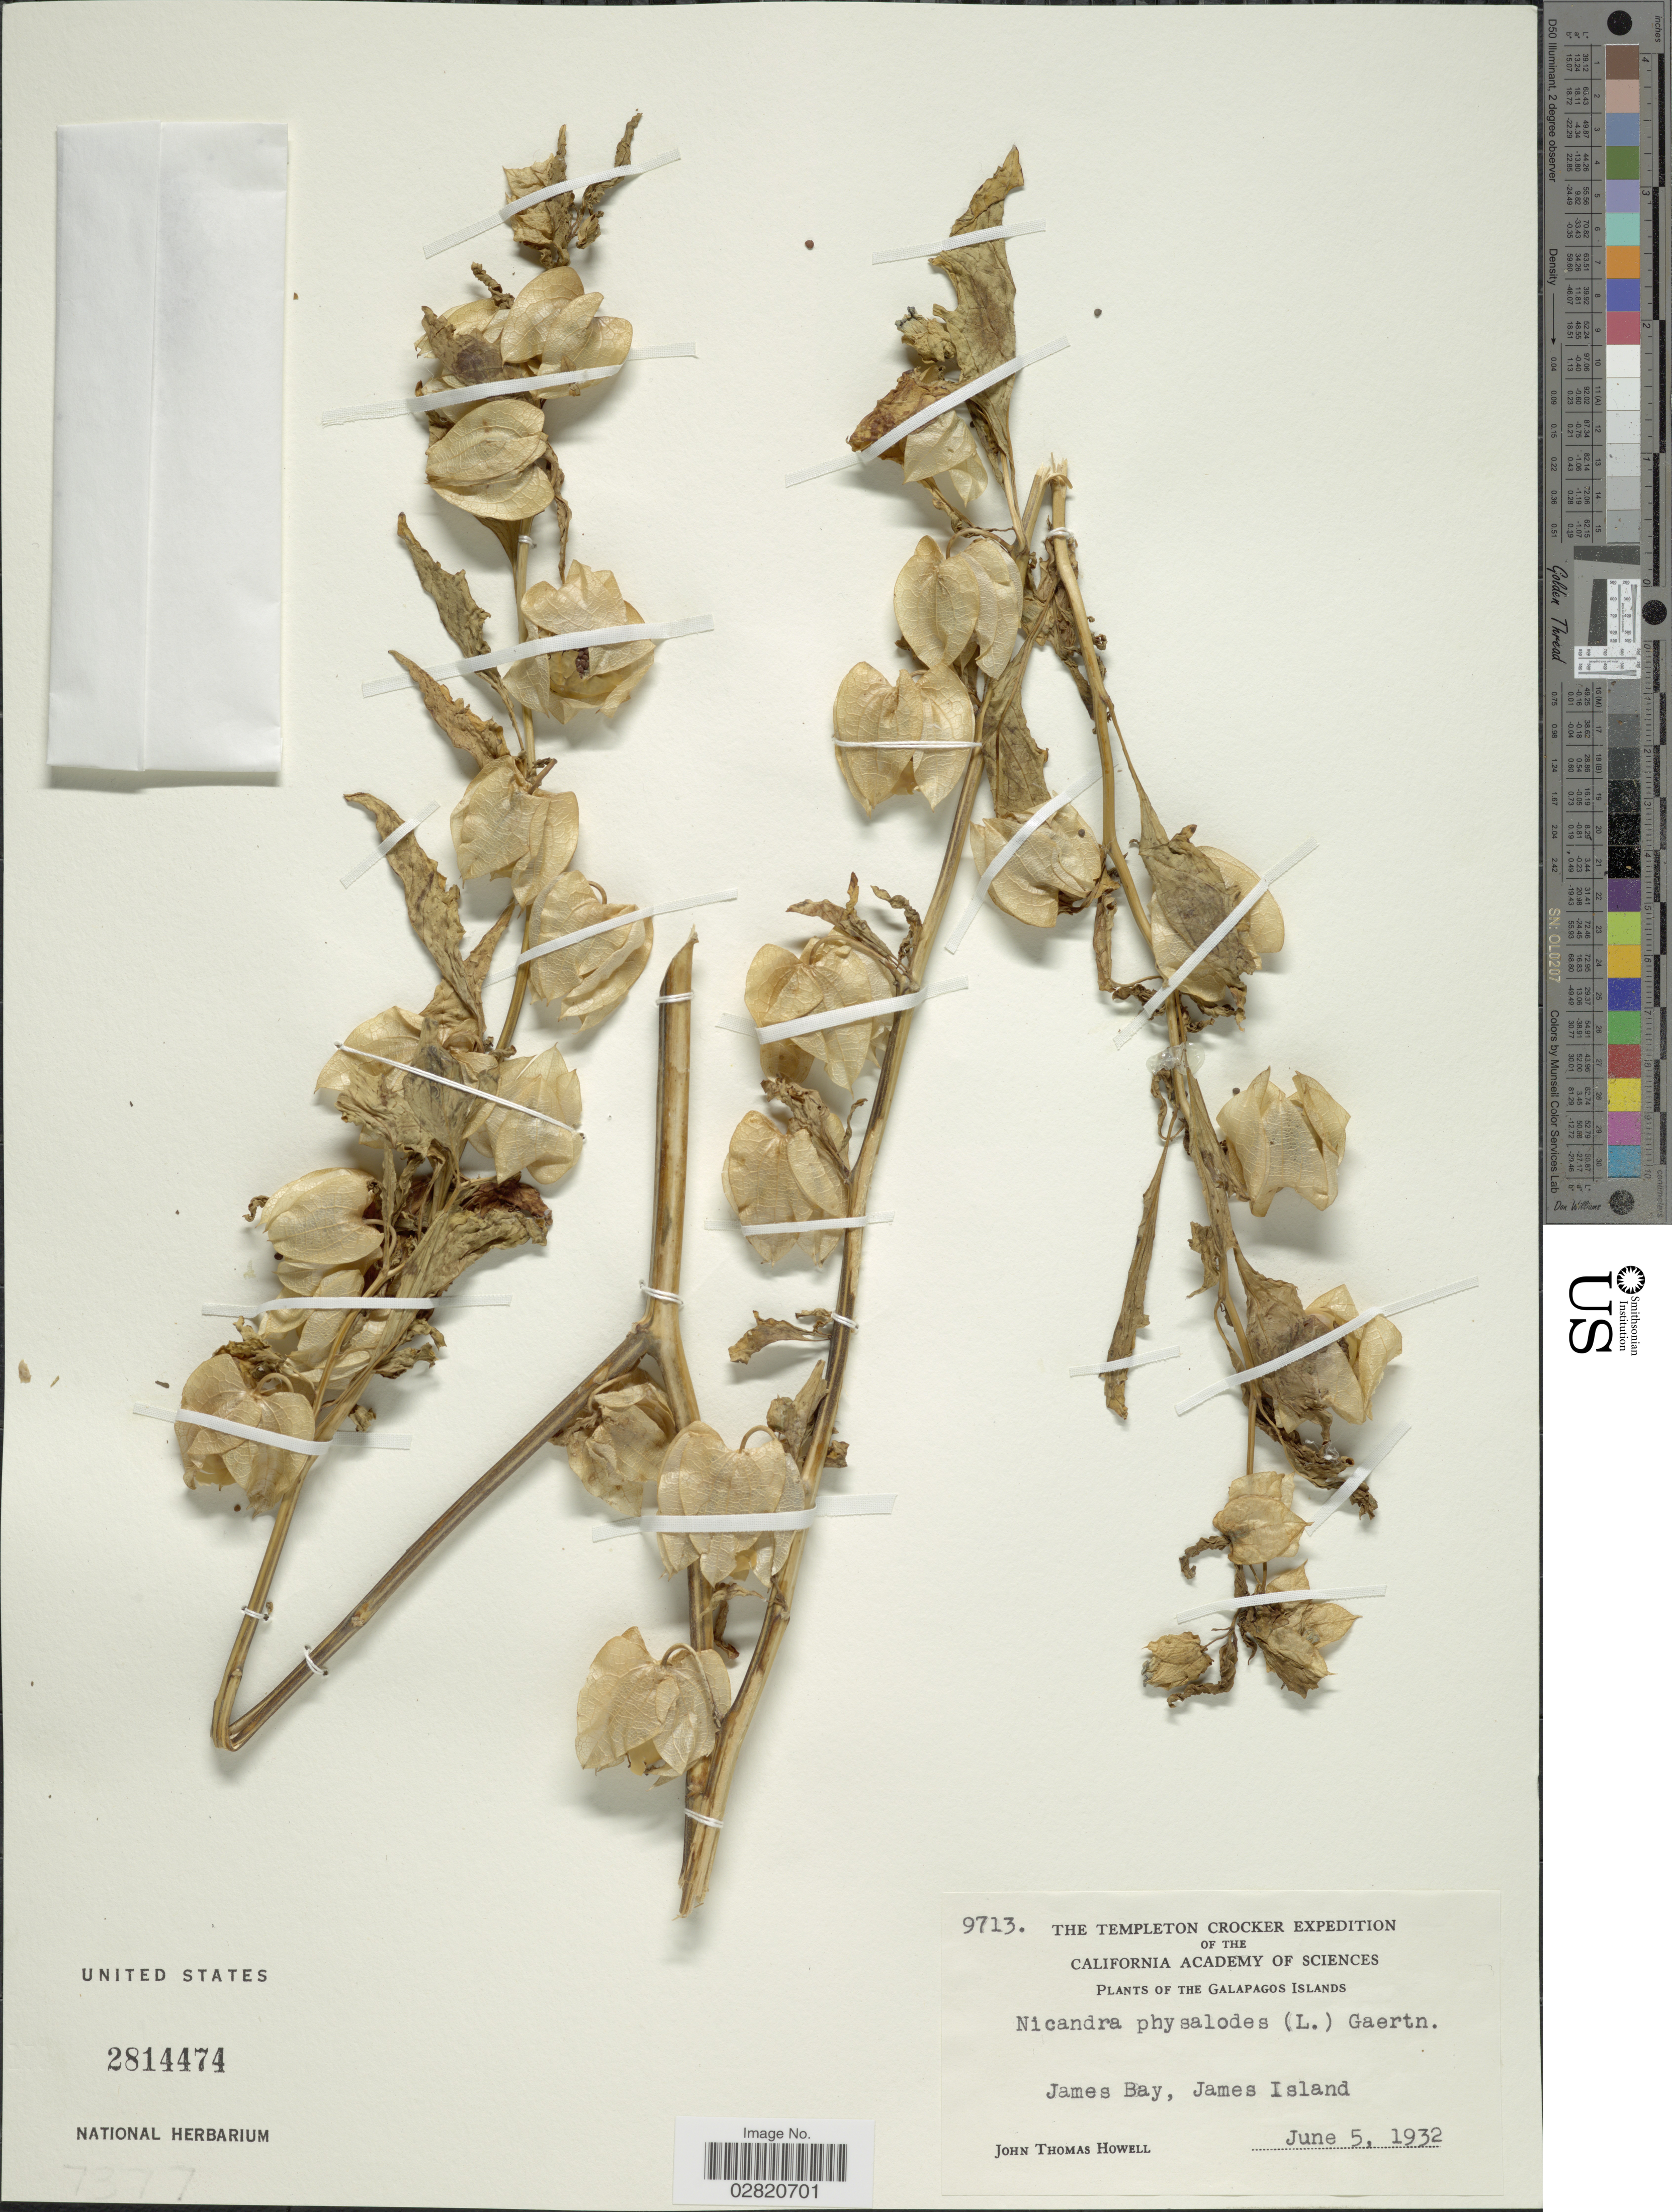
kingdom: Plantae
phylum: Tracheophyta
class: Magnoliopsida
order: Solanales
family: Solanaceae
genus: Nicandra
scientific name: Nicandra physalodes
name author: (L.) Gaertn.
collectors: J. T. Howell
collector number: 9713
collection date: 1932-06-05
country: Ecuador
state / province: Colón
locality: The Galapagos Islands. James Bay, James Island.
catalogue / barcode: US 2814474